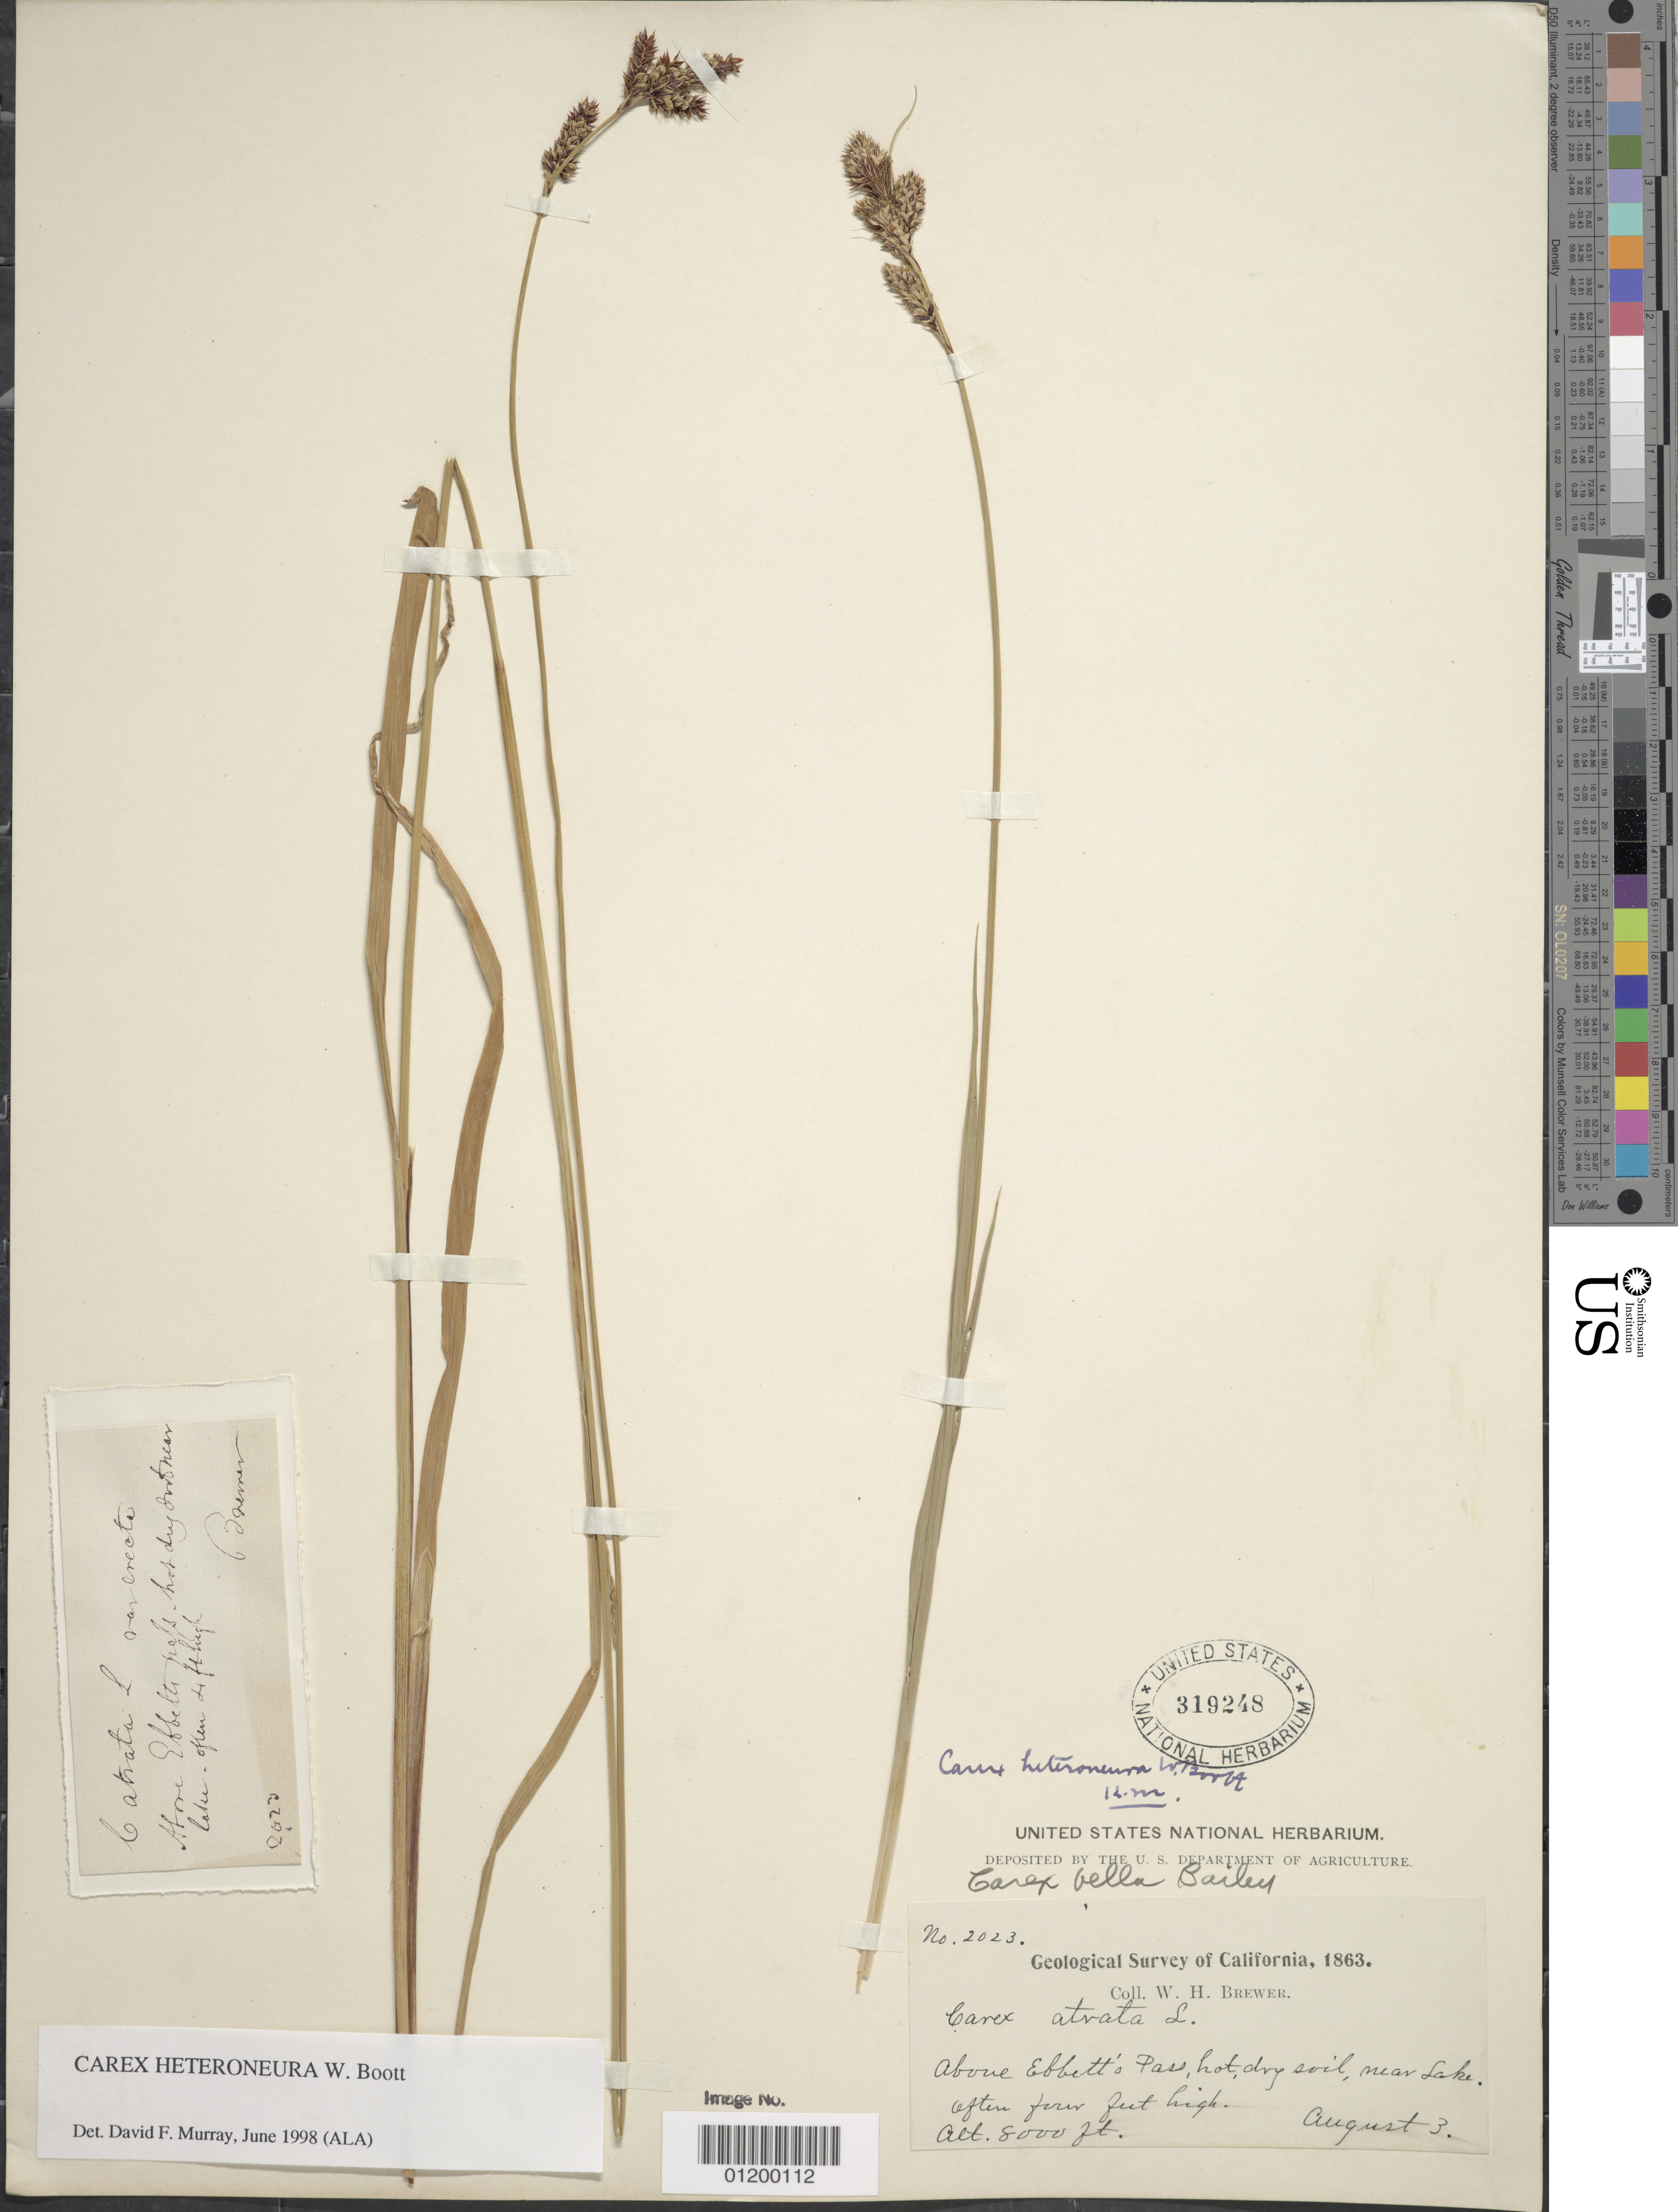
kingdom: Plantae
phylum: Tracheophyta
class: Liliopsida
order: Poales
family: Cyperaceae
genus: Carex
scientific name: Carex heteroneura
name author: S. Watson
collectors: W. H. Brewer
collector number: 2023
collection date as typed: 03 Aug 1863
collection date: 1863-08-03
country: United States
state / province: California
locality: Above Ebbet's Pass, near lake.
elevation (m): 2438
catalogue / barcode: US 319248